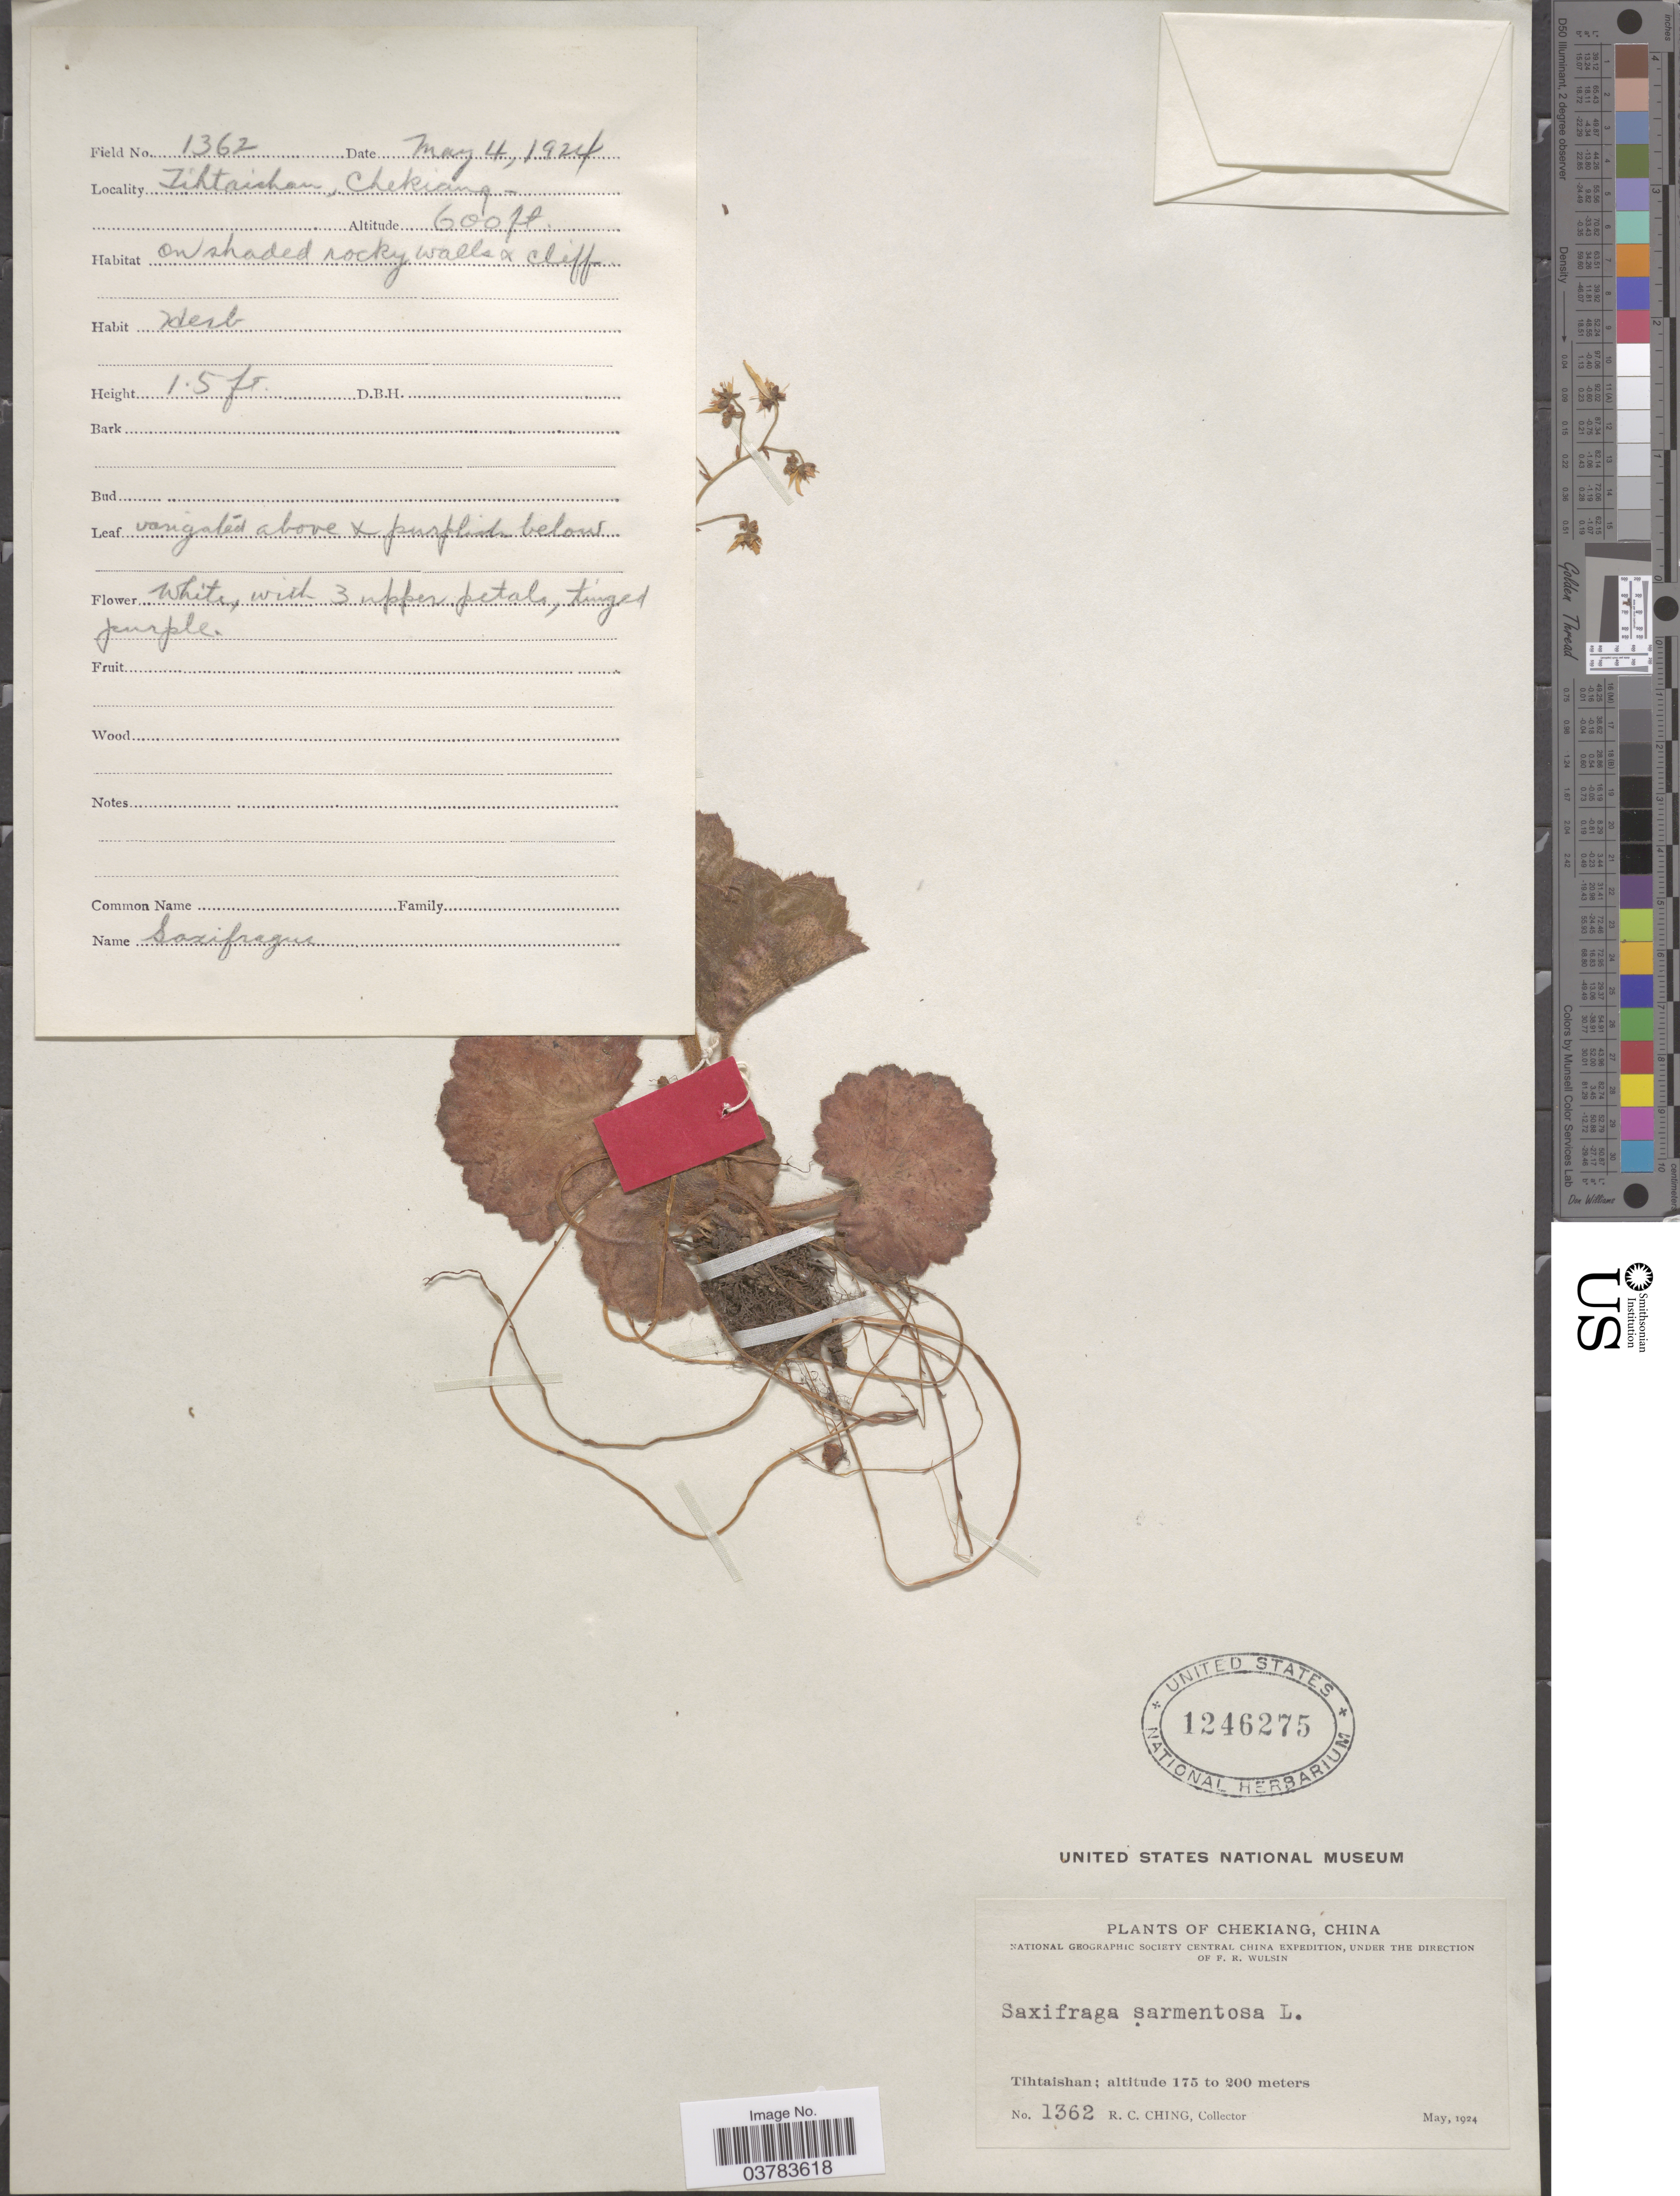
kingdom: Plantae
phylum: Tracheophyta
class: Magnoliopsida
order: Saxifragales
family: Saxifragaceae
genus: Saxifraga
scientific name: Saxifraga sarmentosa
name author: L. f.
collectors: R. C. Ching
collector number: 1362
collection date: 1924-05-04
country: China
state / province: Zhejiang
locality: Chekiang. National Geographic Society Central China Expedition. Tihtaishan.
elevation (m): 175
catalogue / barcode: US 1246275